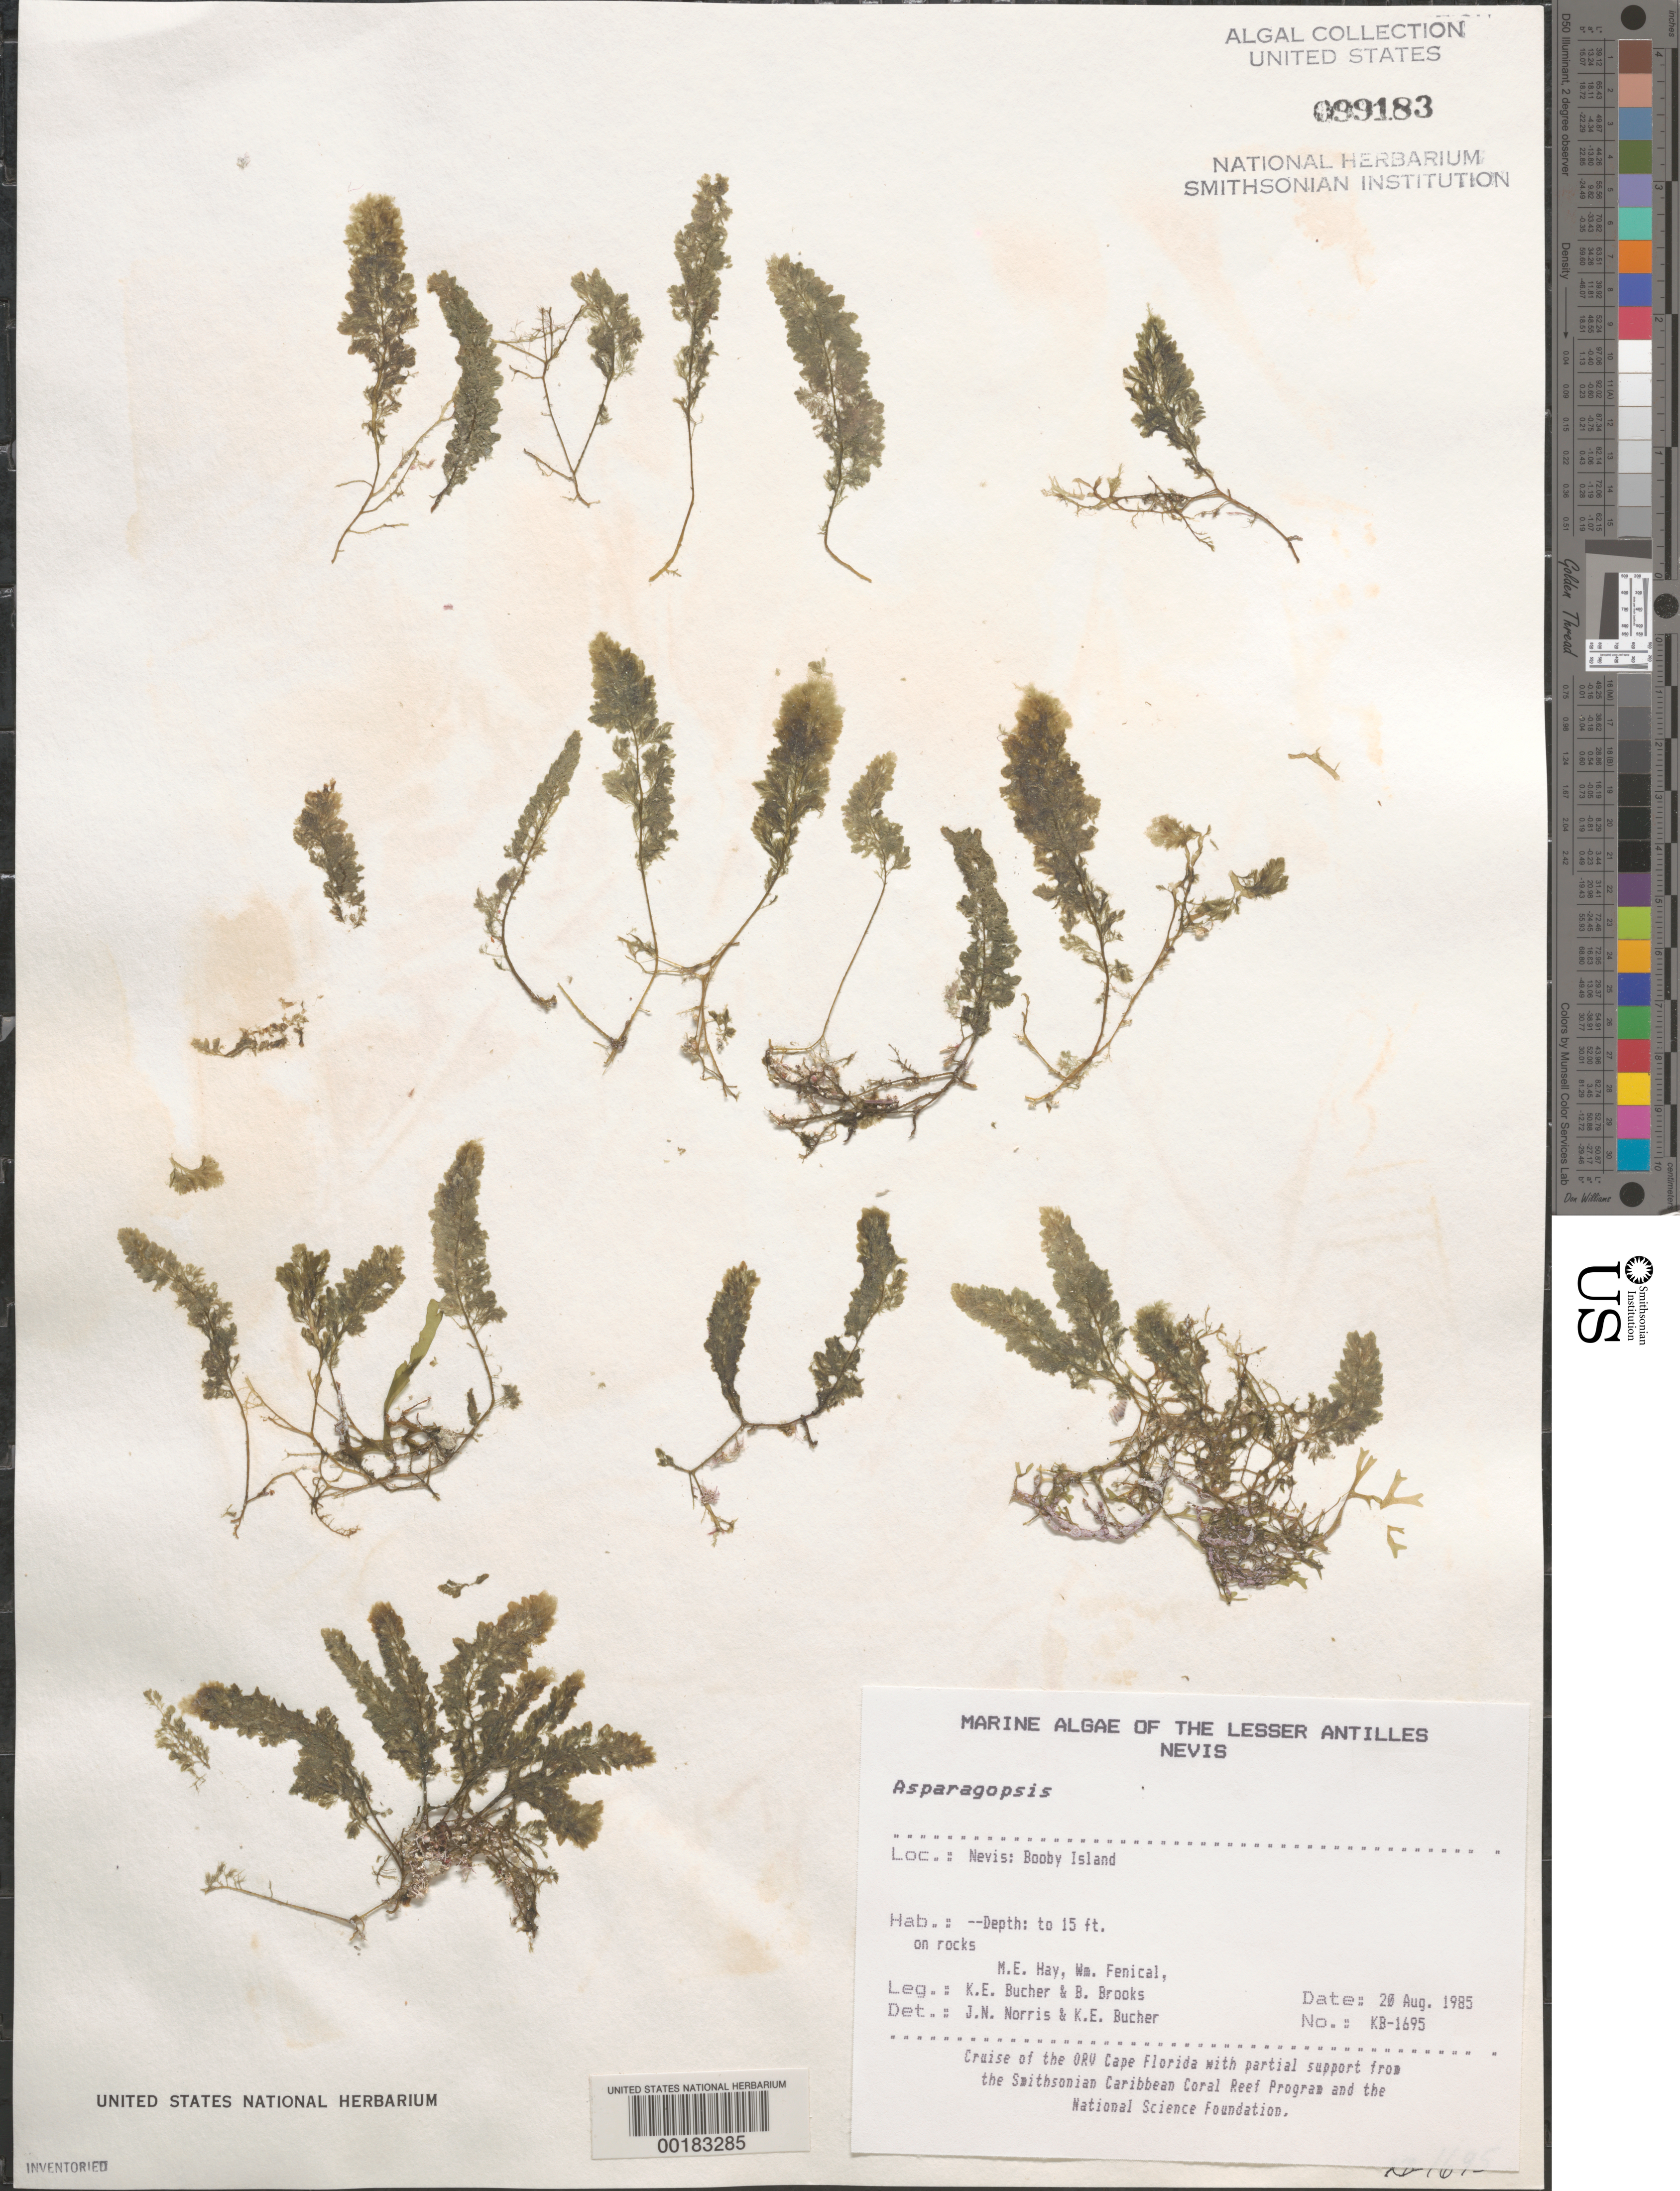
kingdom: Plantae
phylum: Rhodophyta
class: Florideophyceae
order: Bonnemaisoniales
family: Bonnemaisoniaceae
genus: Asparagopsis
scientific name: Asparagopsis sp.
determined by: Norris, J. N.; Bucher, K. E.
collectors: K. E. Bucher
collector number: Kb-1695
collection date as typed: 20 Aug 1985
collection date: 1985-08-20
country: St. Christopher-Nevis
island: Nevis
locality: Booby Island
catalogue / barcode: US 99183